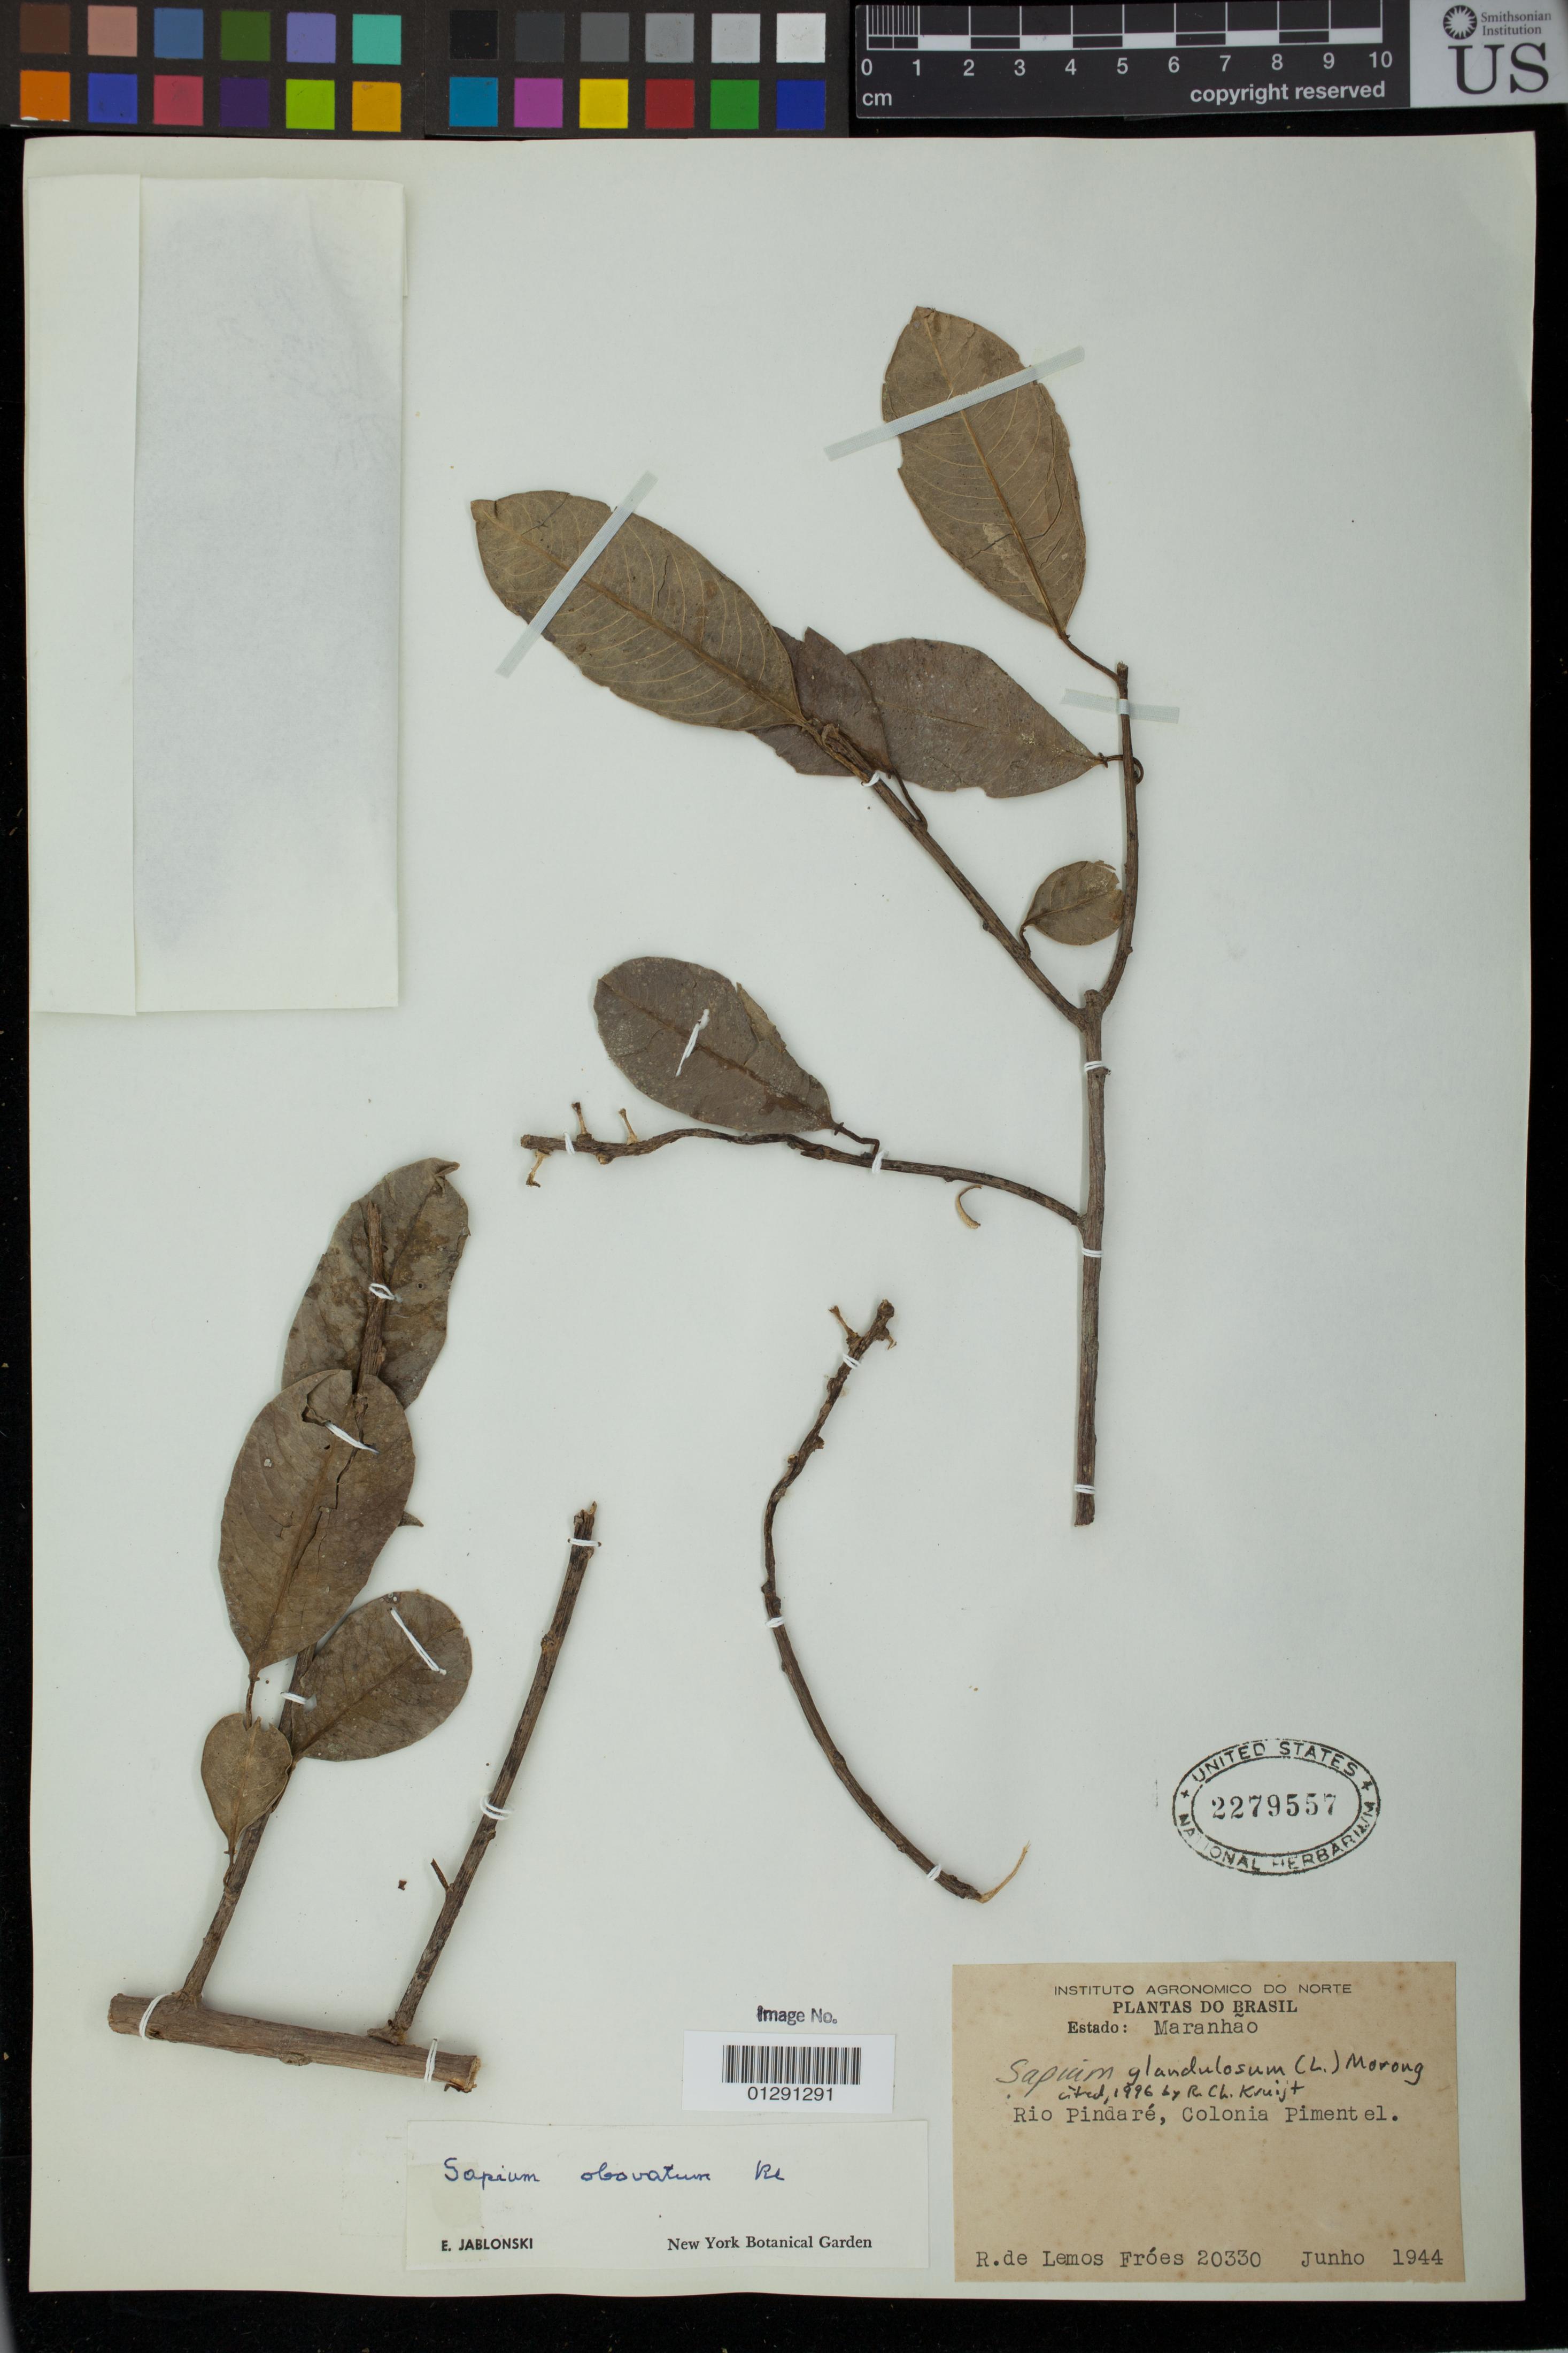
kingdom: Plantae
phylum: Tracheophyta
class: Magnoliopsida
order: Malpighiales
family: Euphorbiaceae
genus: Sapium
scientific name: Sapium glandulatum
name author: (Vell.) Pax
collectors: R. L. Fróes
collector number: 20330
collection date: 1944-06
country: Brazil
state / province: Maranhao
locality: Rio Pindare, Colonia Pimentel.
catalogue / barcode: US 2279557